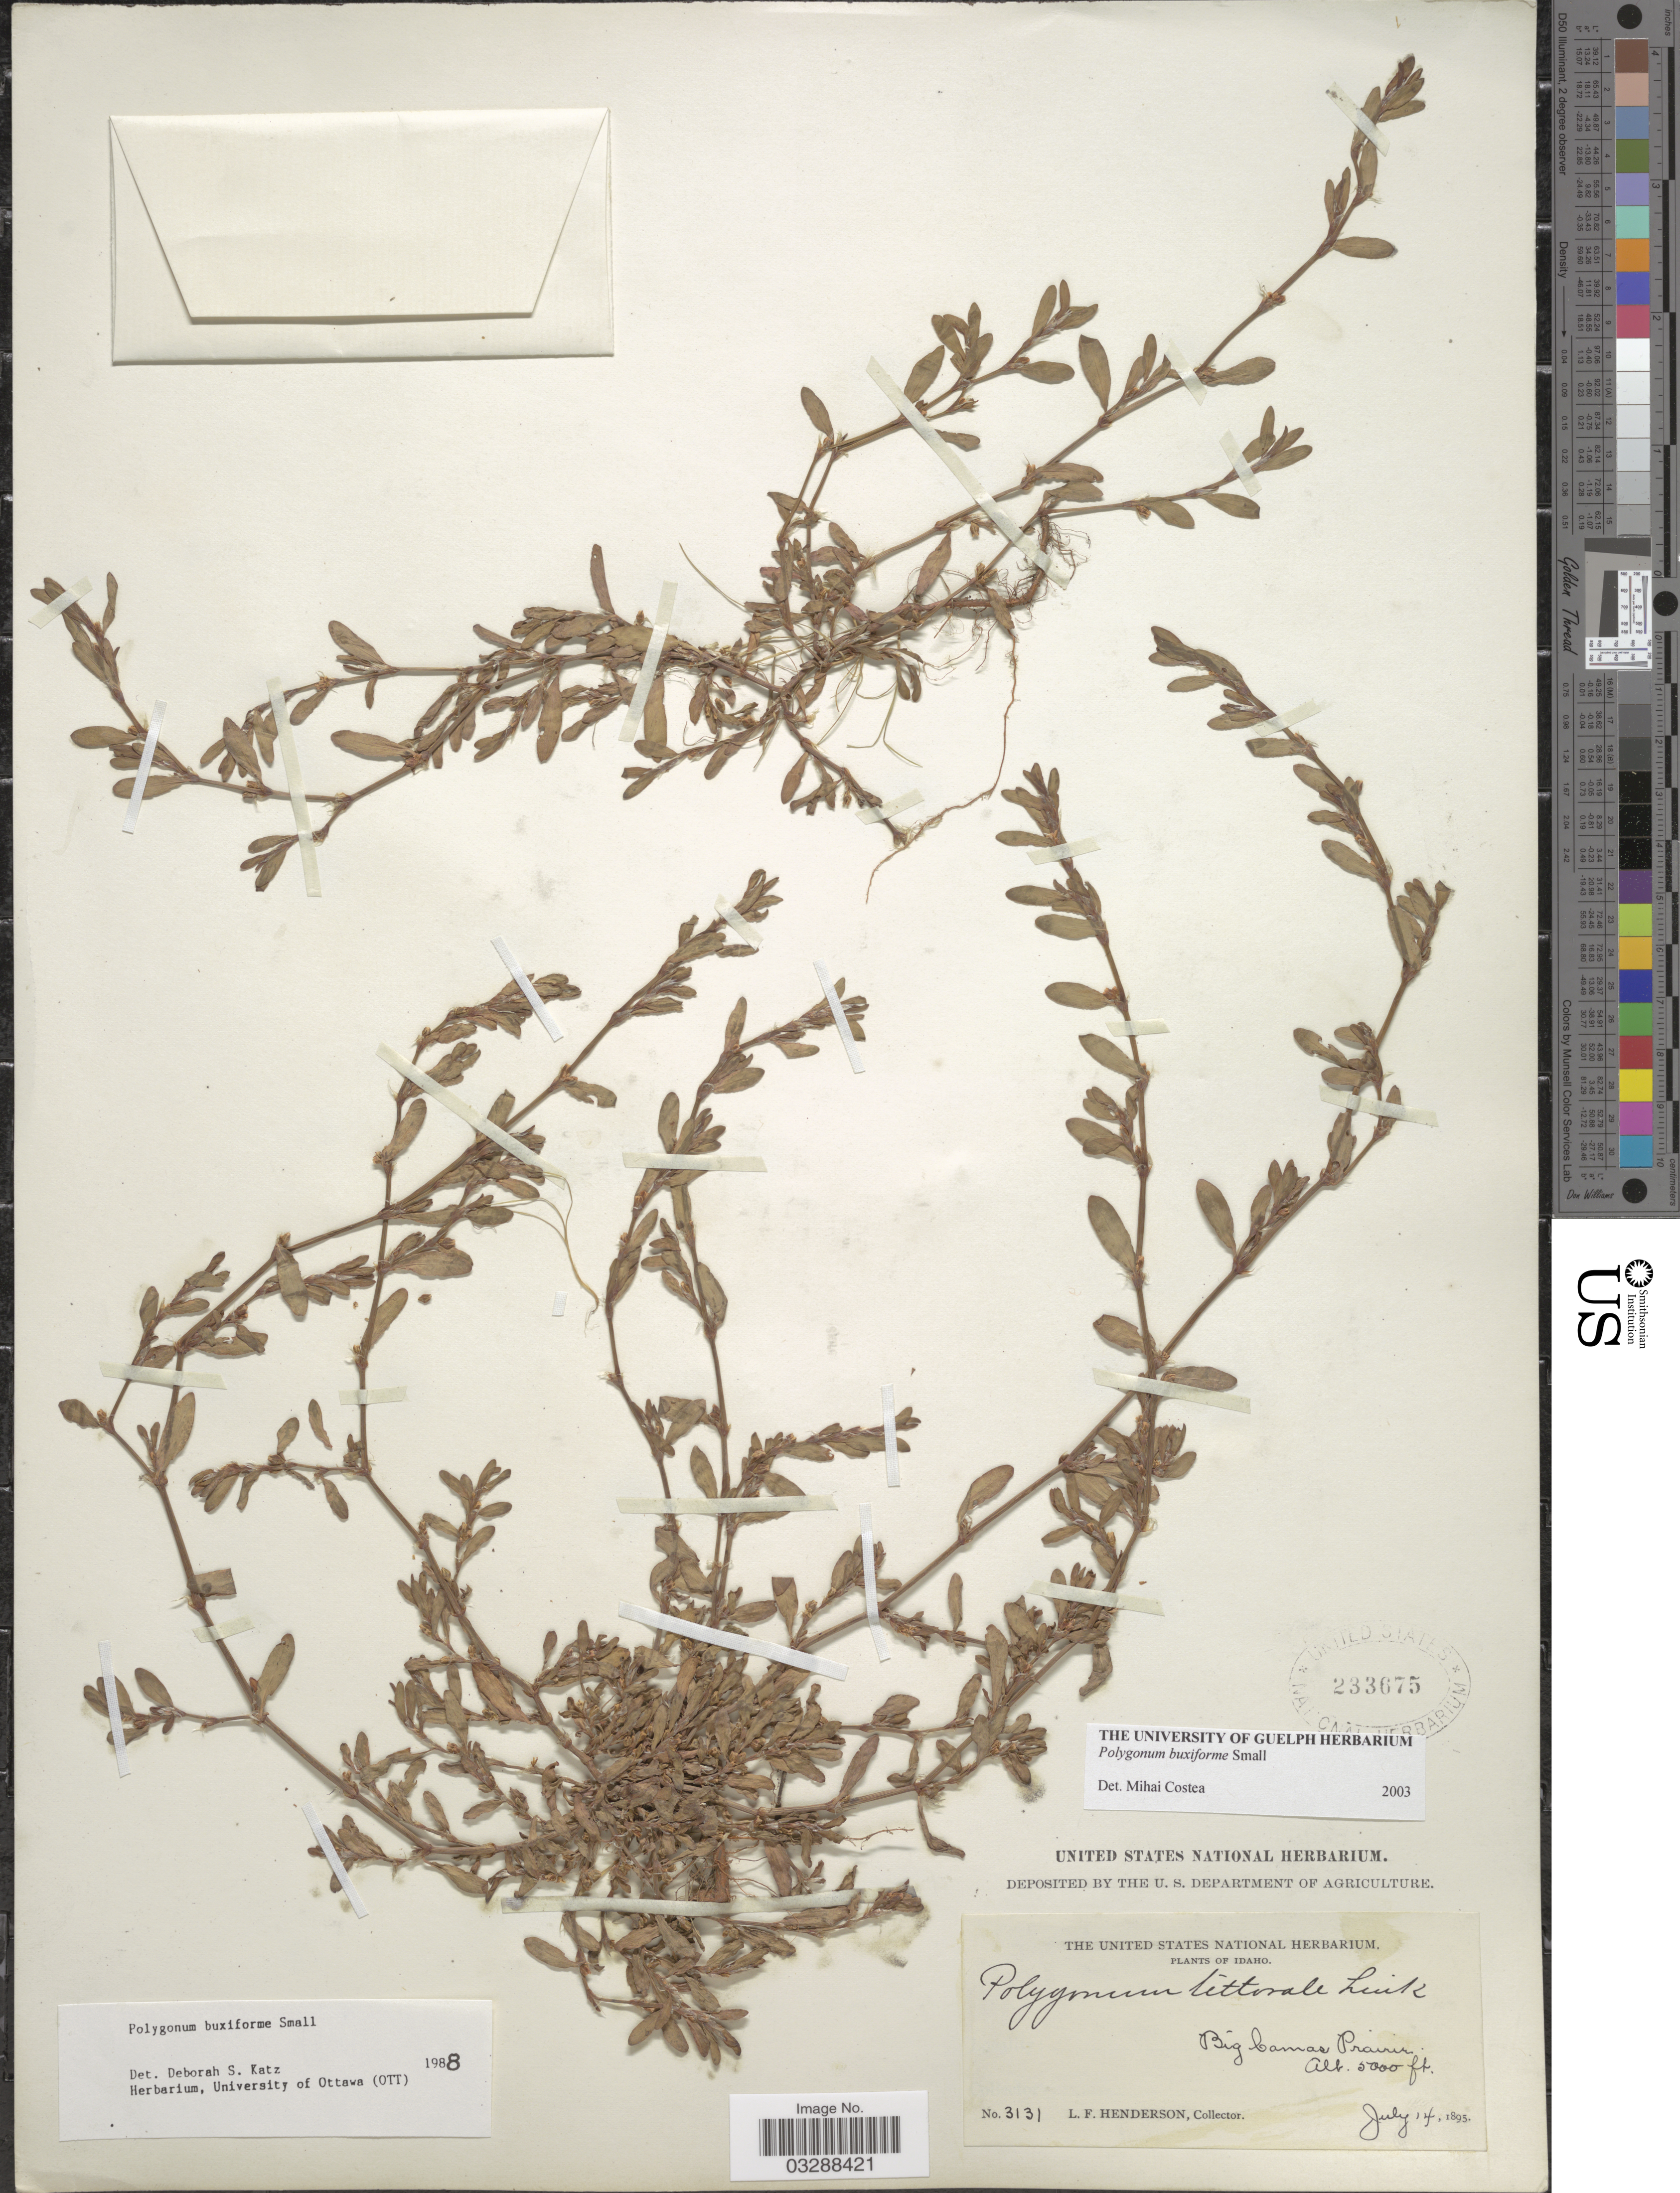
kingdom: Plantae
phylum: Tracheophyta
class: Magnoliopsida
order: Caryophyllales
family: Polygonaceae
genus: Polygonum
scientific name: Polygonum buxiforme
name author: Small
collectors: L. Henderson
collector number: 3131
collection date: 1895-07-14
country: United States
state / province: Idaho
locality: Big Camas Prairie.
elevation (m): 1524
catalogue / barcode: US 233675